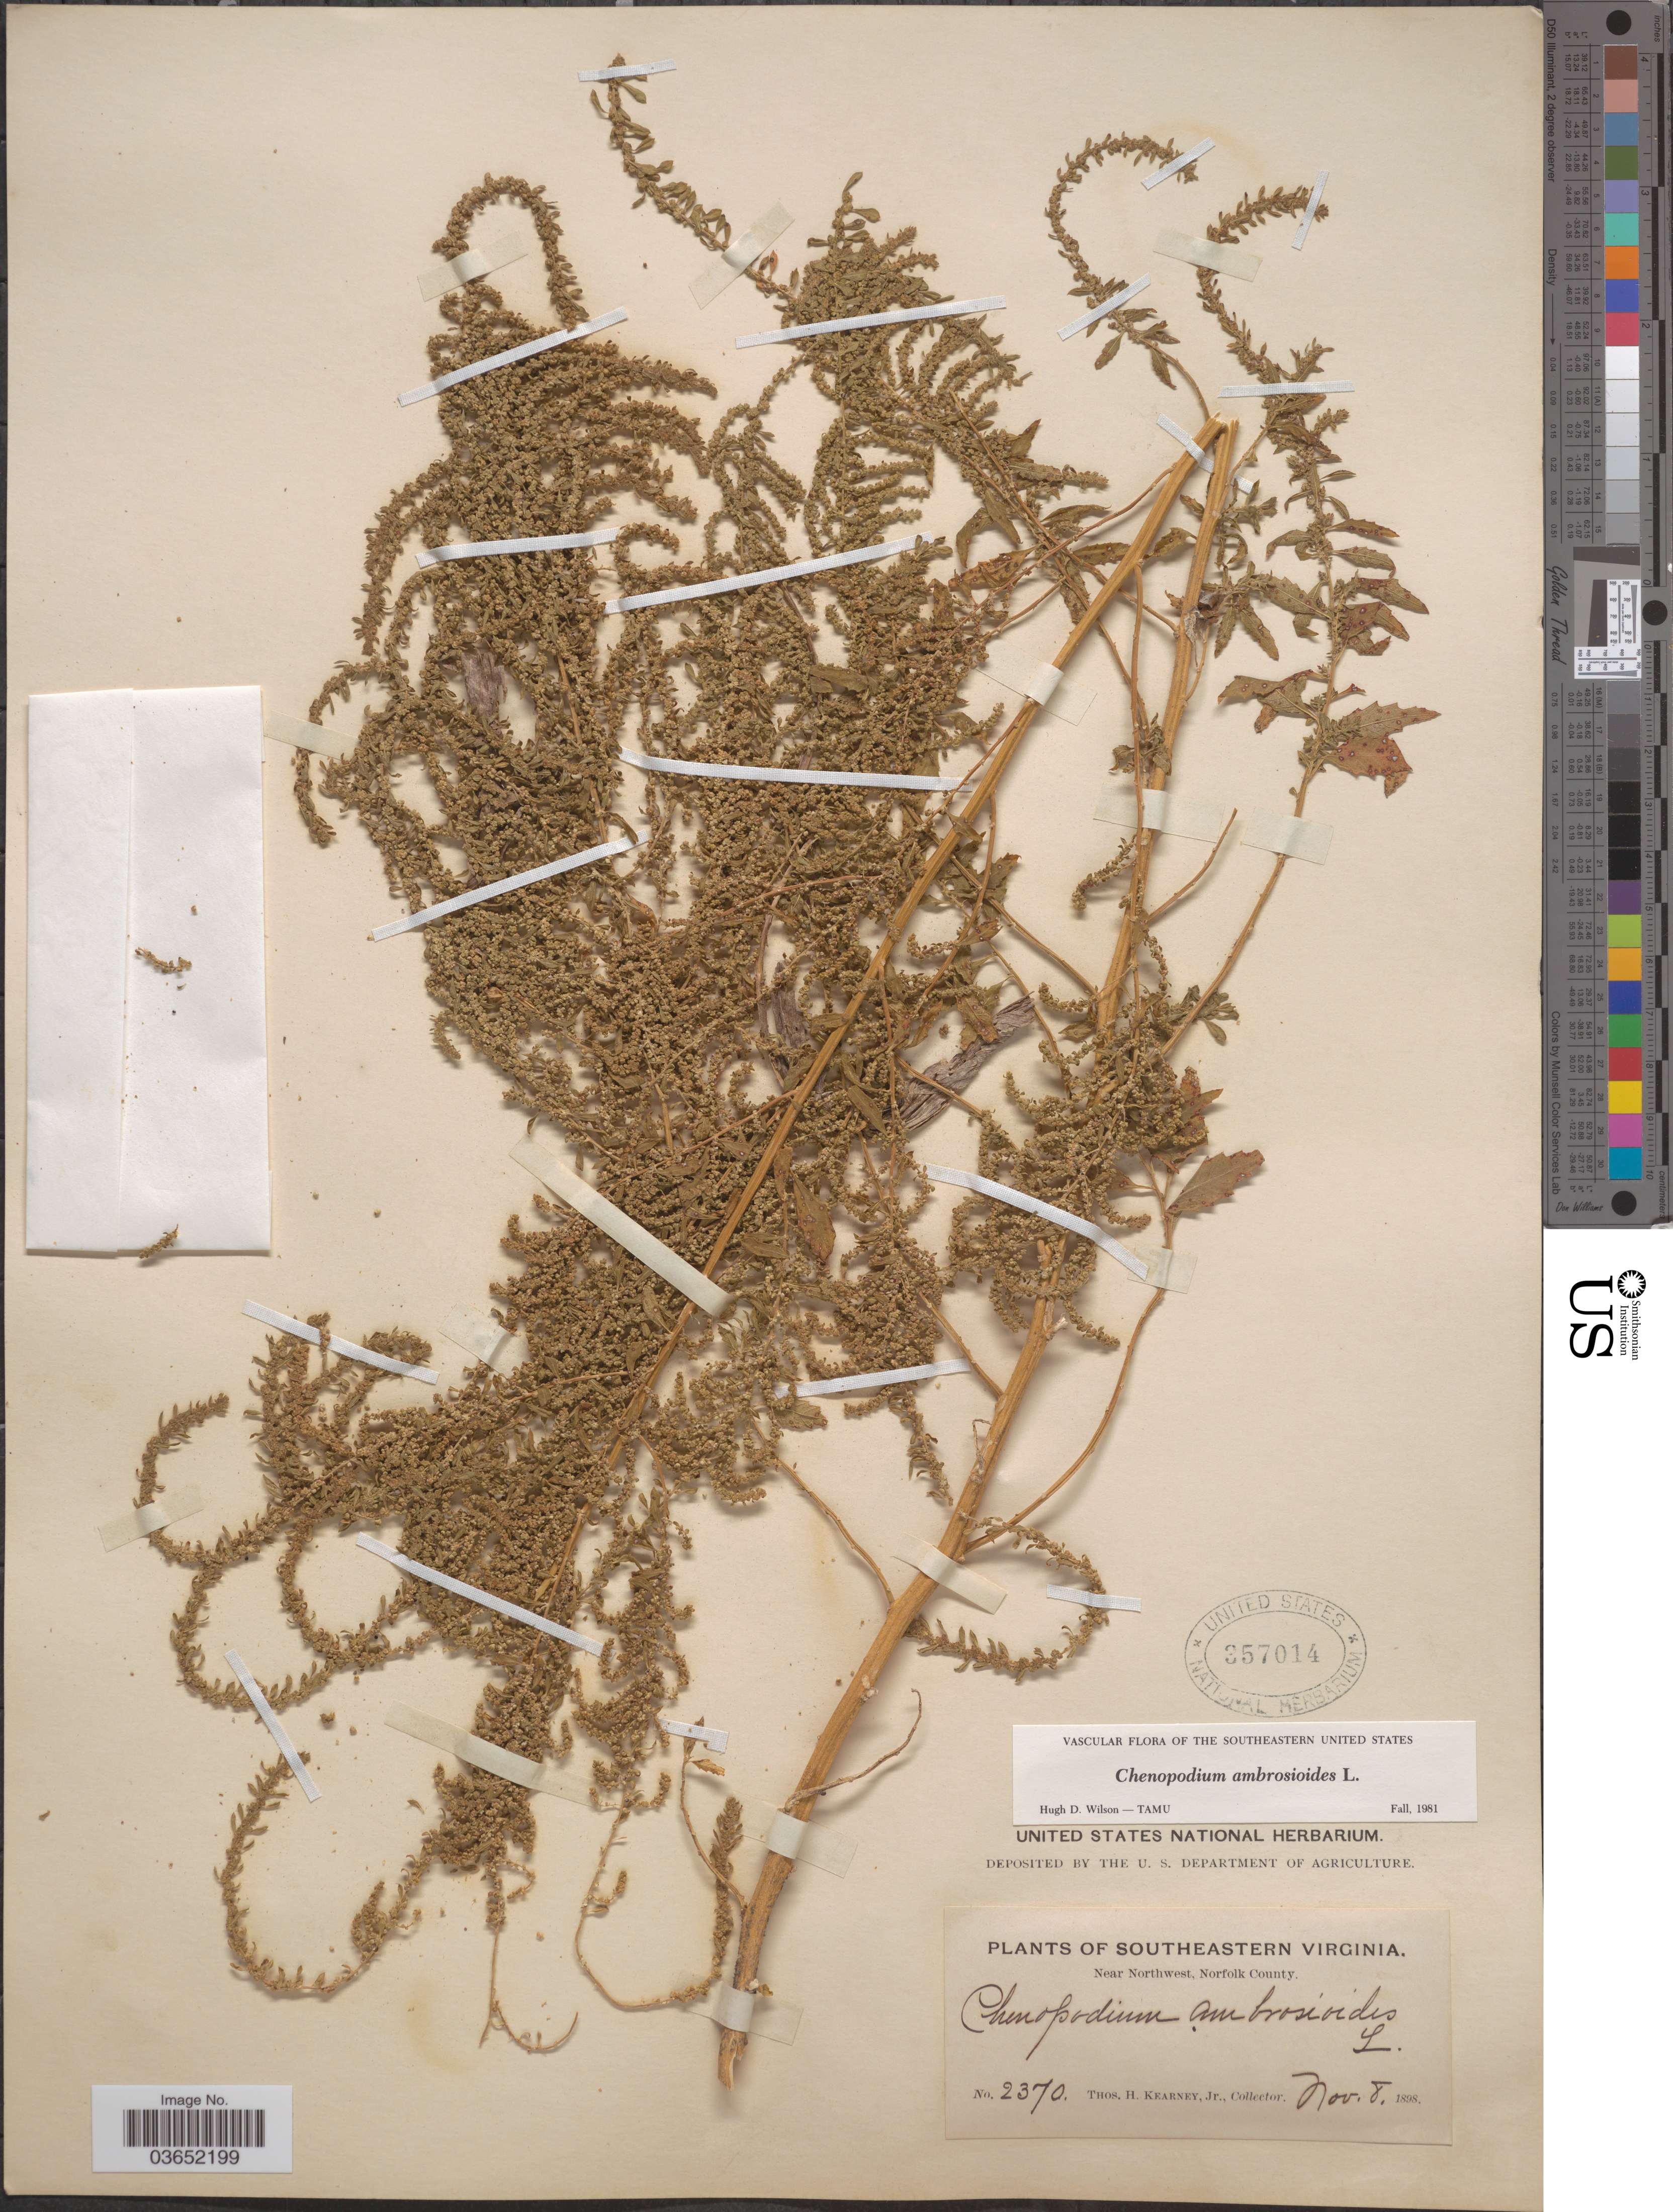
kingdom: Plantae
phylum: Tracheophyta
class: Magnoliopsida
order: Caryophyllales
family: Amaranthaceae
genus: Chenopodium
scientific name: Chenopodium ambrosioides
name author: L.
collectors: T. H. Kearney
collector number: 2370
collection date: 1898-11-08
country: United States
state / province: Virginia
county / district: City of Chesapeake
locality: Southeastern Virginia. Near Northwest, Norfolk County.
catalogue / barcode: US 357014